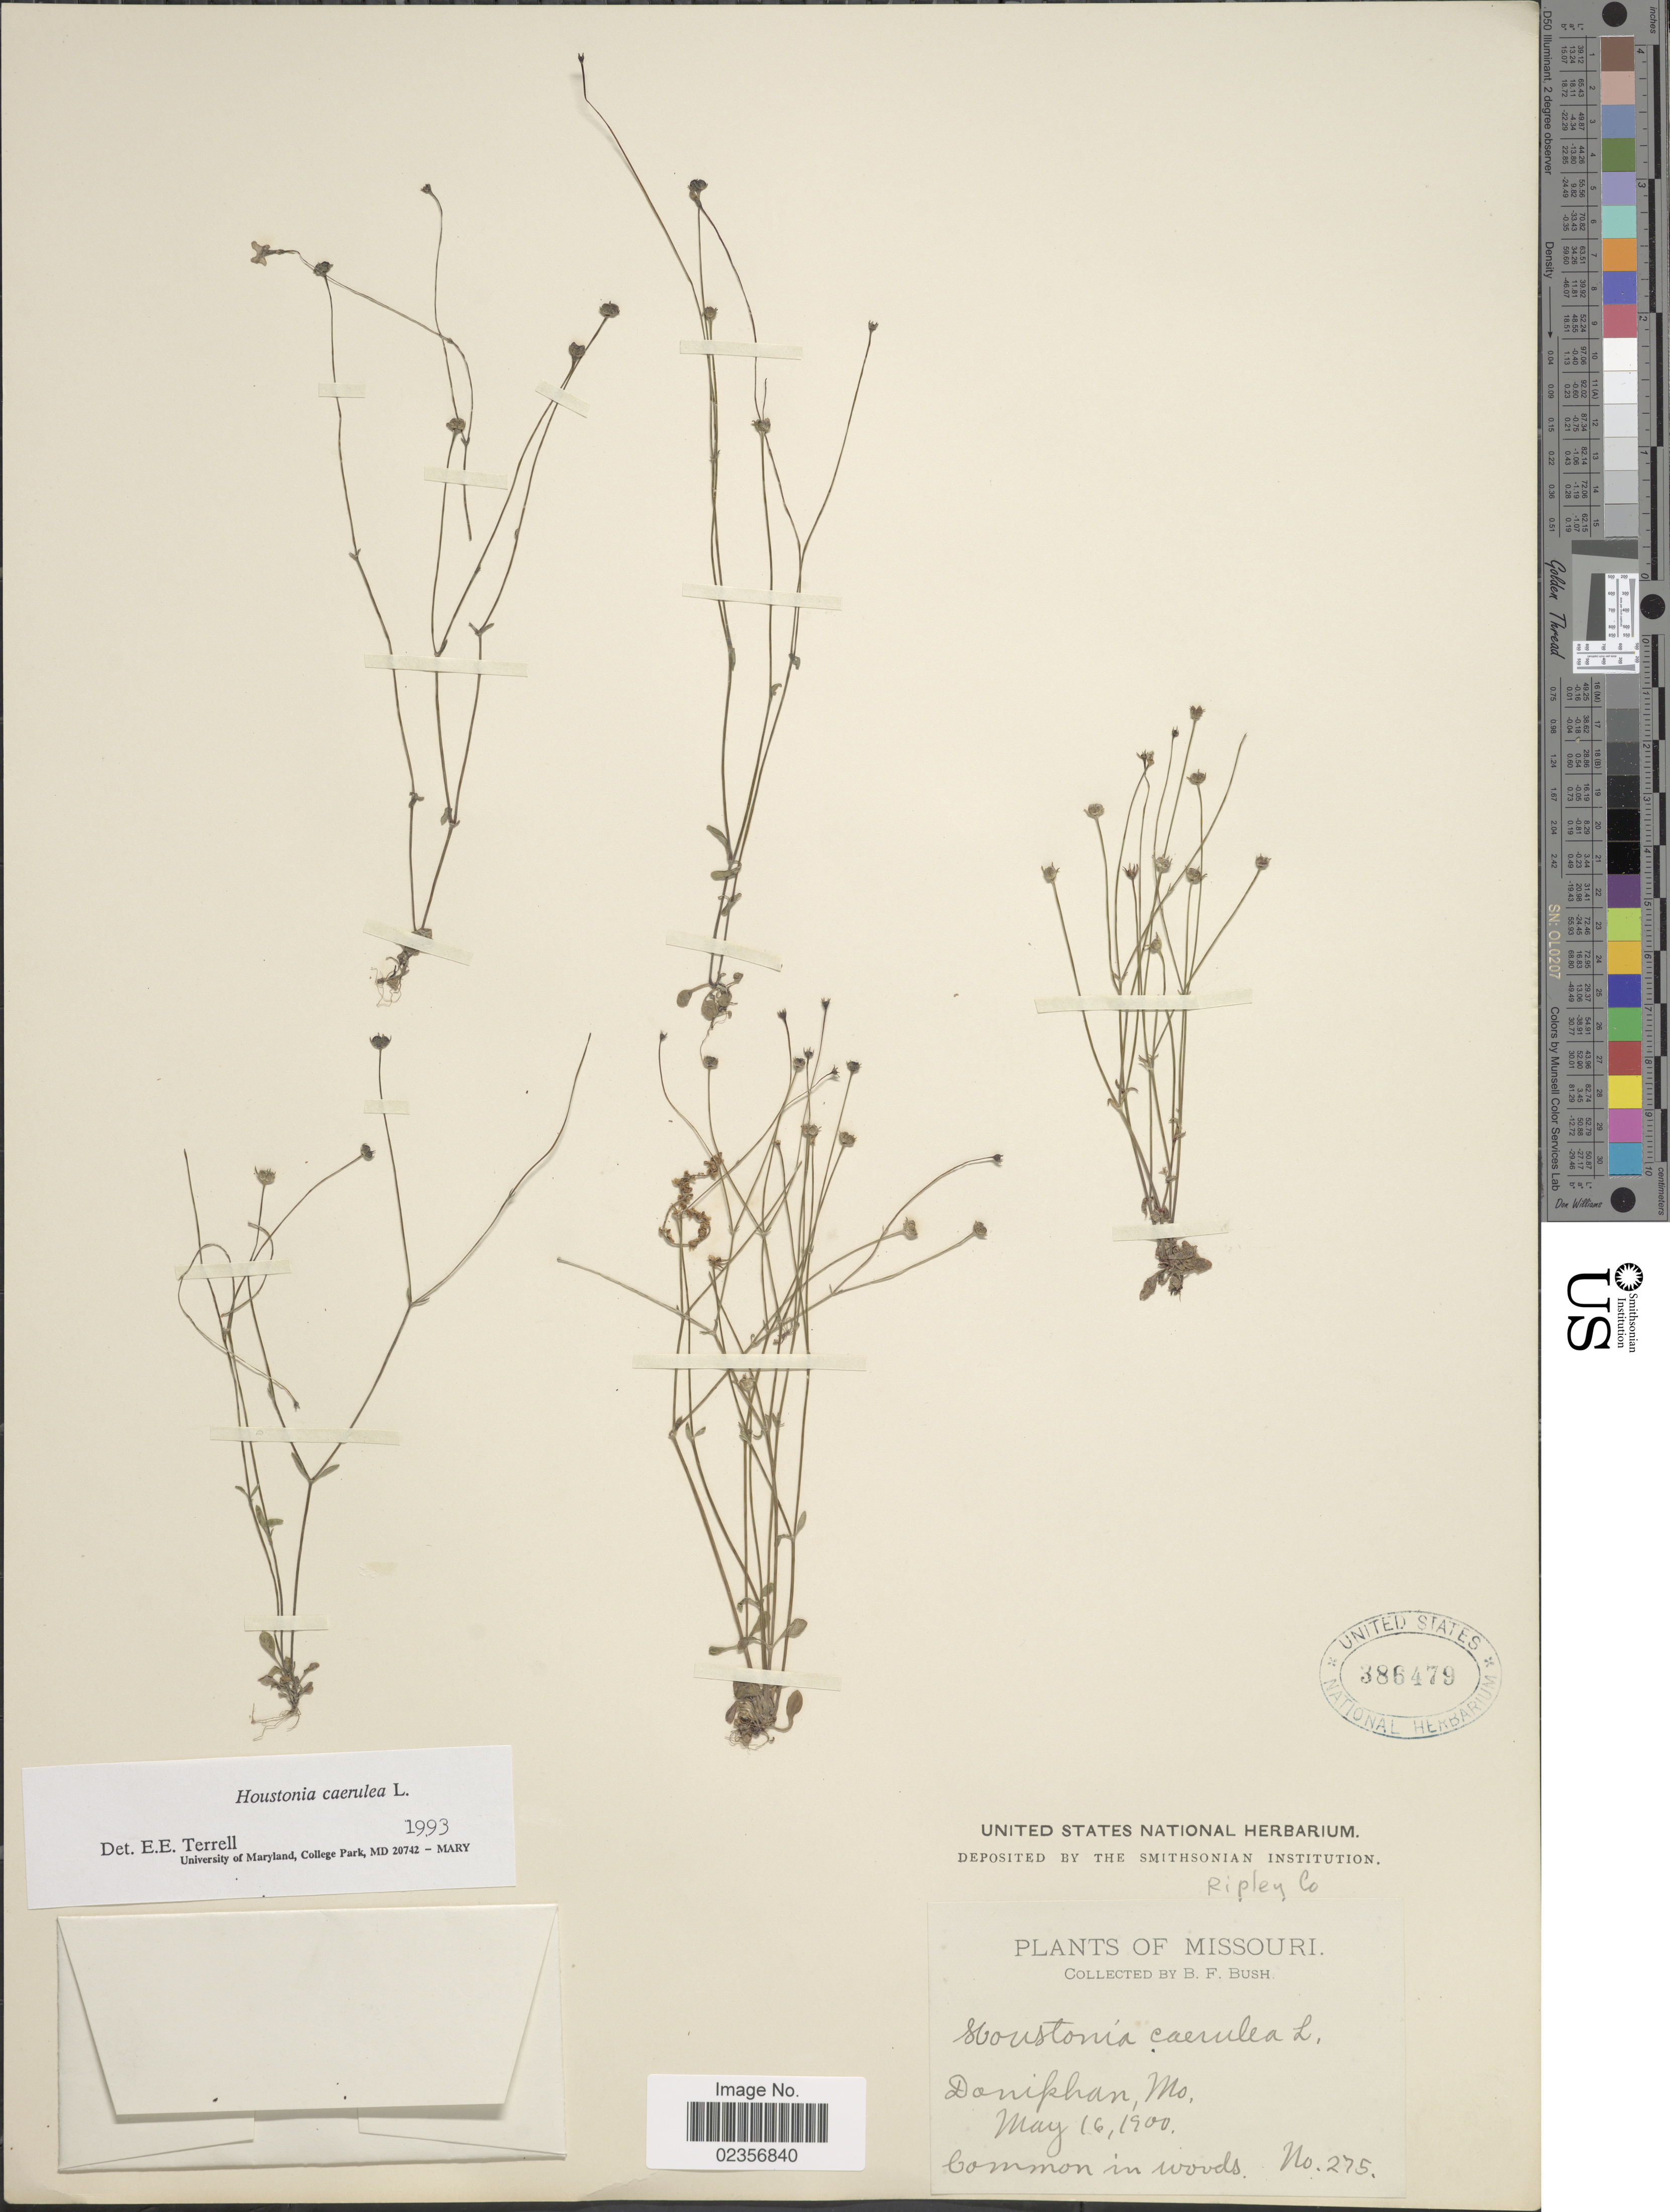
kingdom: Plantae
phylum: Tracheophyta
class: Magnoliopsida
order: Gentianales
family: Rubiaceae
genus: Houstonia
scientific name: Houstonia caerulea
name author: L.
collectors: B. F. Bush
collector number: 275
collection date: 1900-05-16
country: United States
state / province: Missouri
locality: Doniphan, common in woods.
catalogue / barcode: US 386479